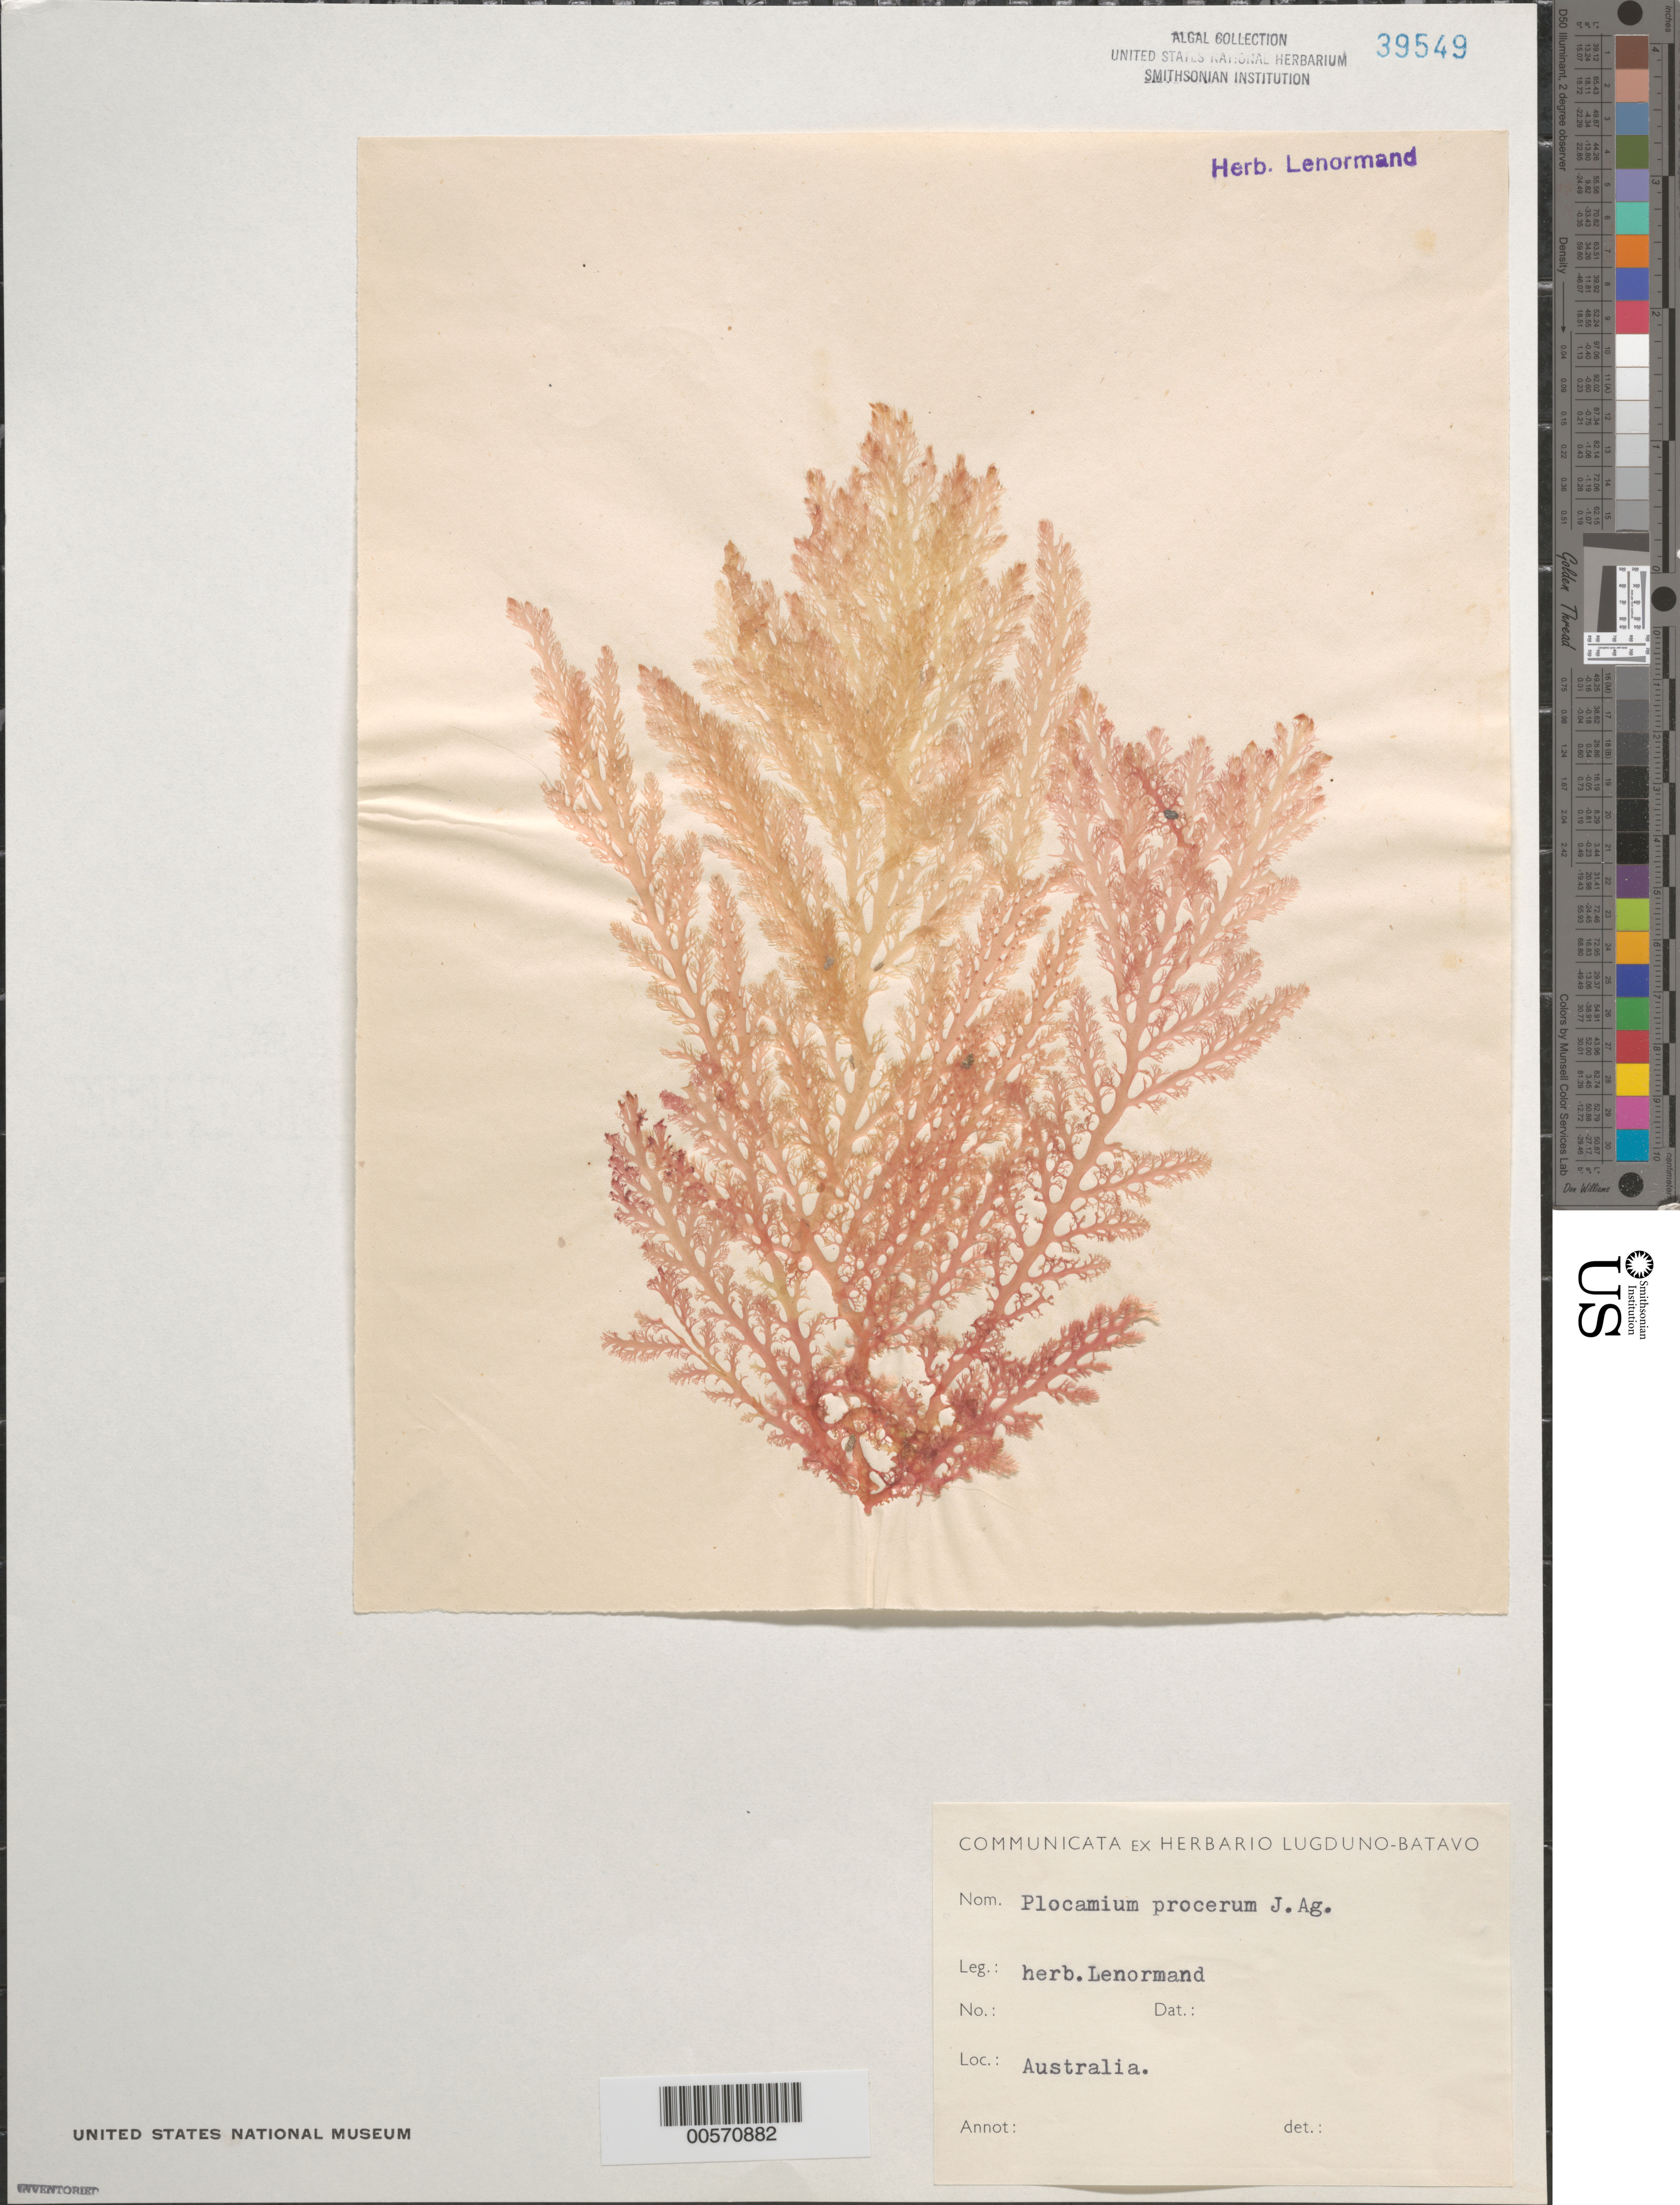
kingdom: Plantae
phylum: Rhodophyta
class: Florideophyceae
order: Plocamiales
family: Plocamiaceae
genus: Plocamium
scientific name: Plocamium mertensii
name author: (Greville) Harvey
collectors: S. Lenormand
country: Australia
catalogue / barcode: US 39549